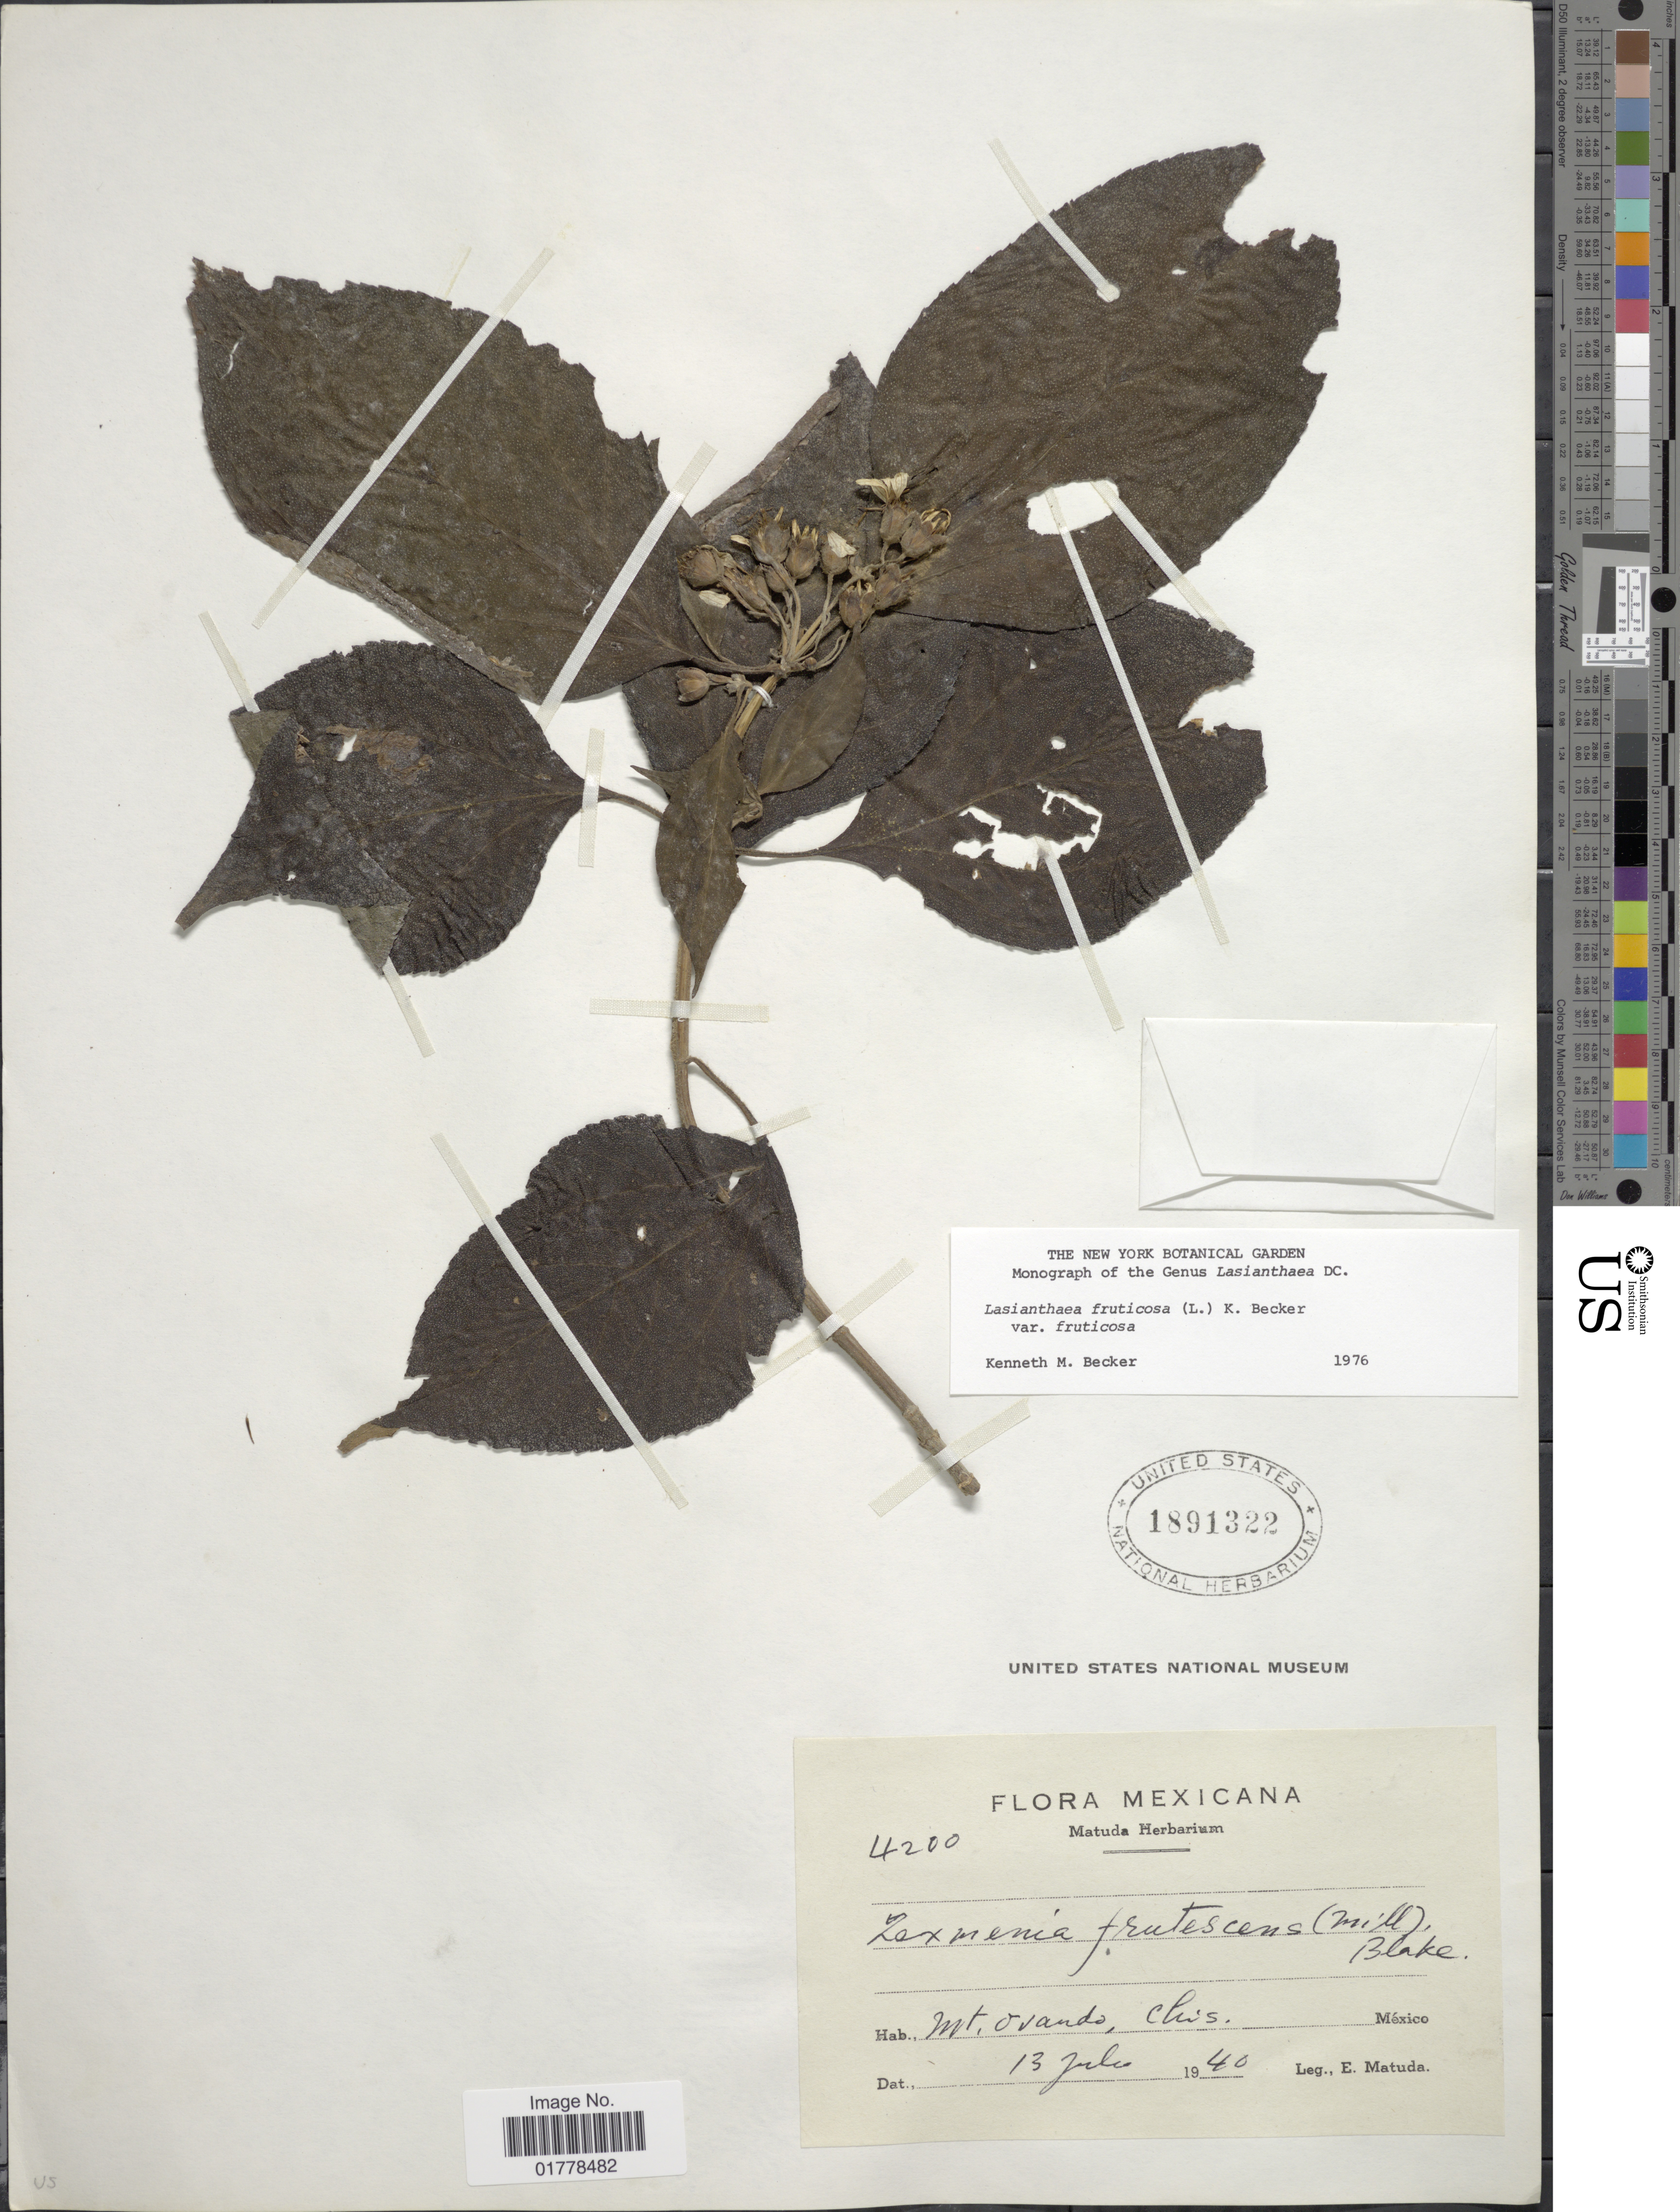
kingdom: Plantae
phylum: Tracheophyta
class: Magnoliopsida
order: Asterales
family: Asteraceae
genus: Lasianthaea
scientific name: Lasianthaea fruticosa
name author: (L.) K.M. Becker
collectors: E. Matuda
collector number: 4200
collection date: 1940-07-13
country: Mexico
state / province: Chiapas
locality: Mt. Ovando, Chis. México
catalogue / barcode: US 1891322